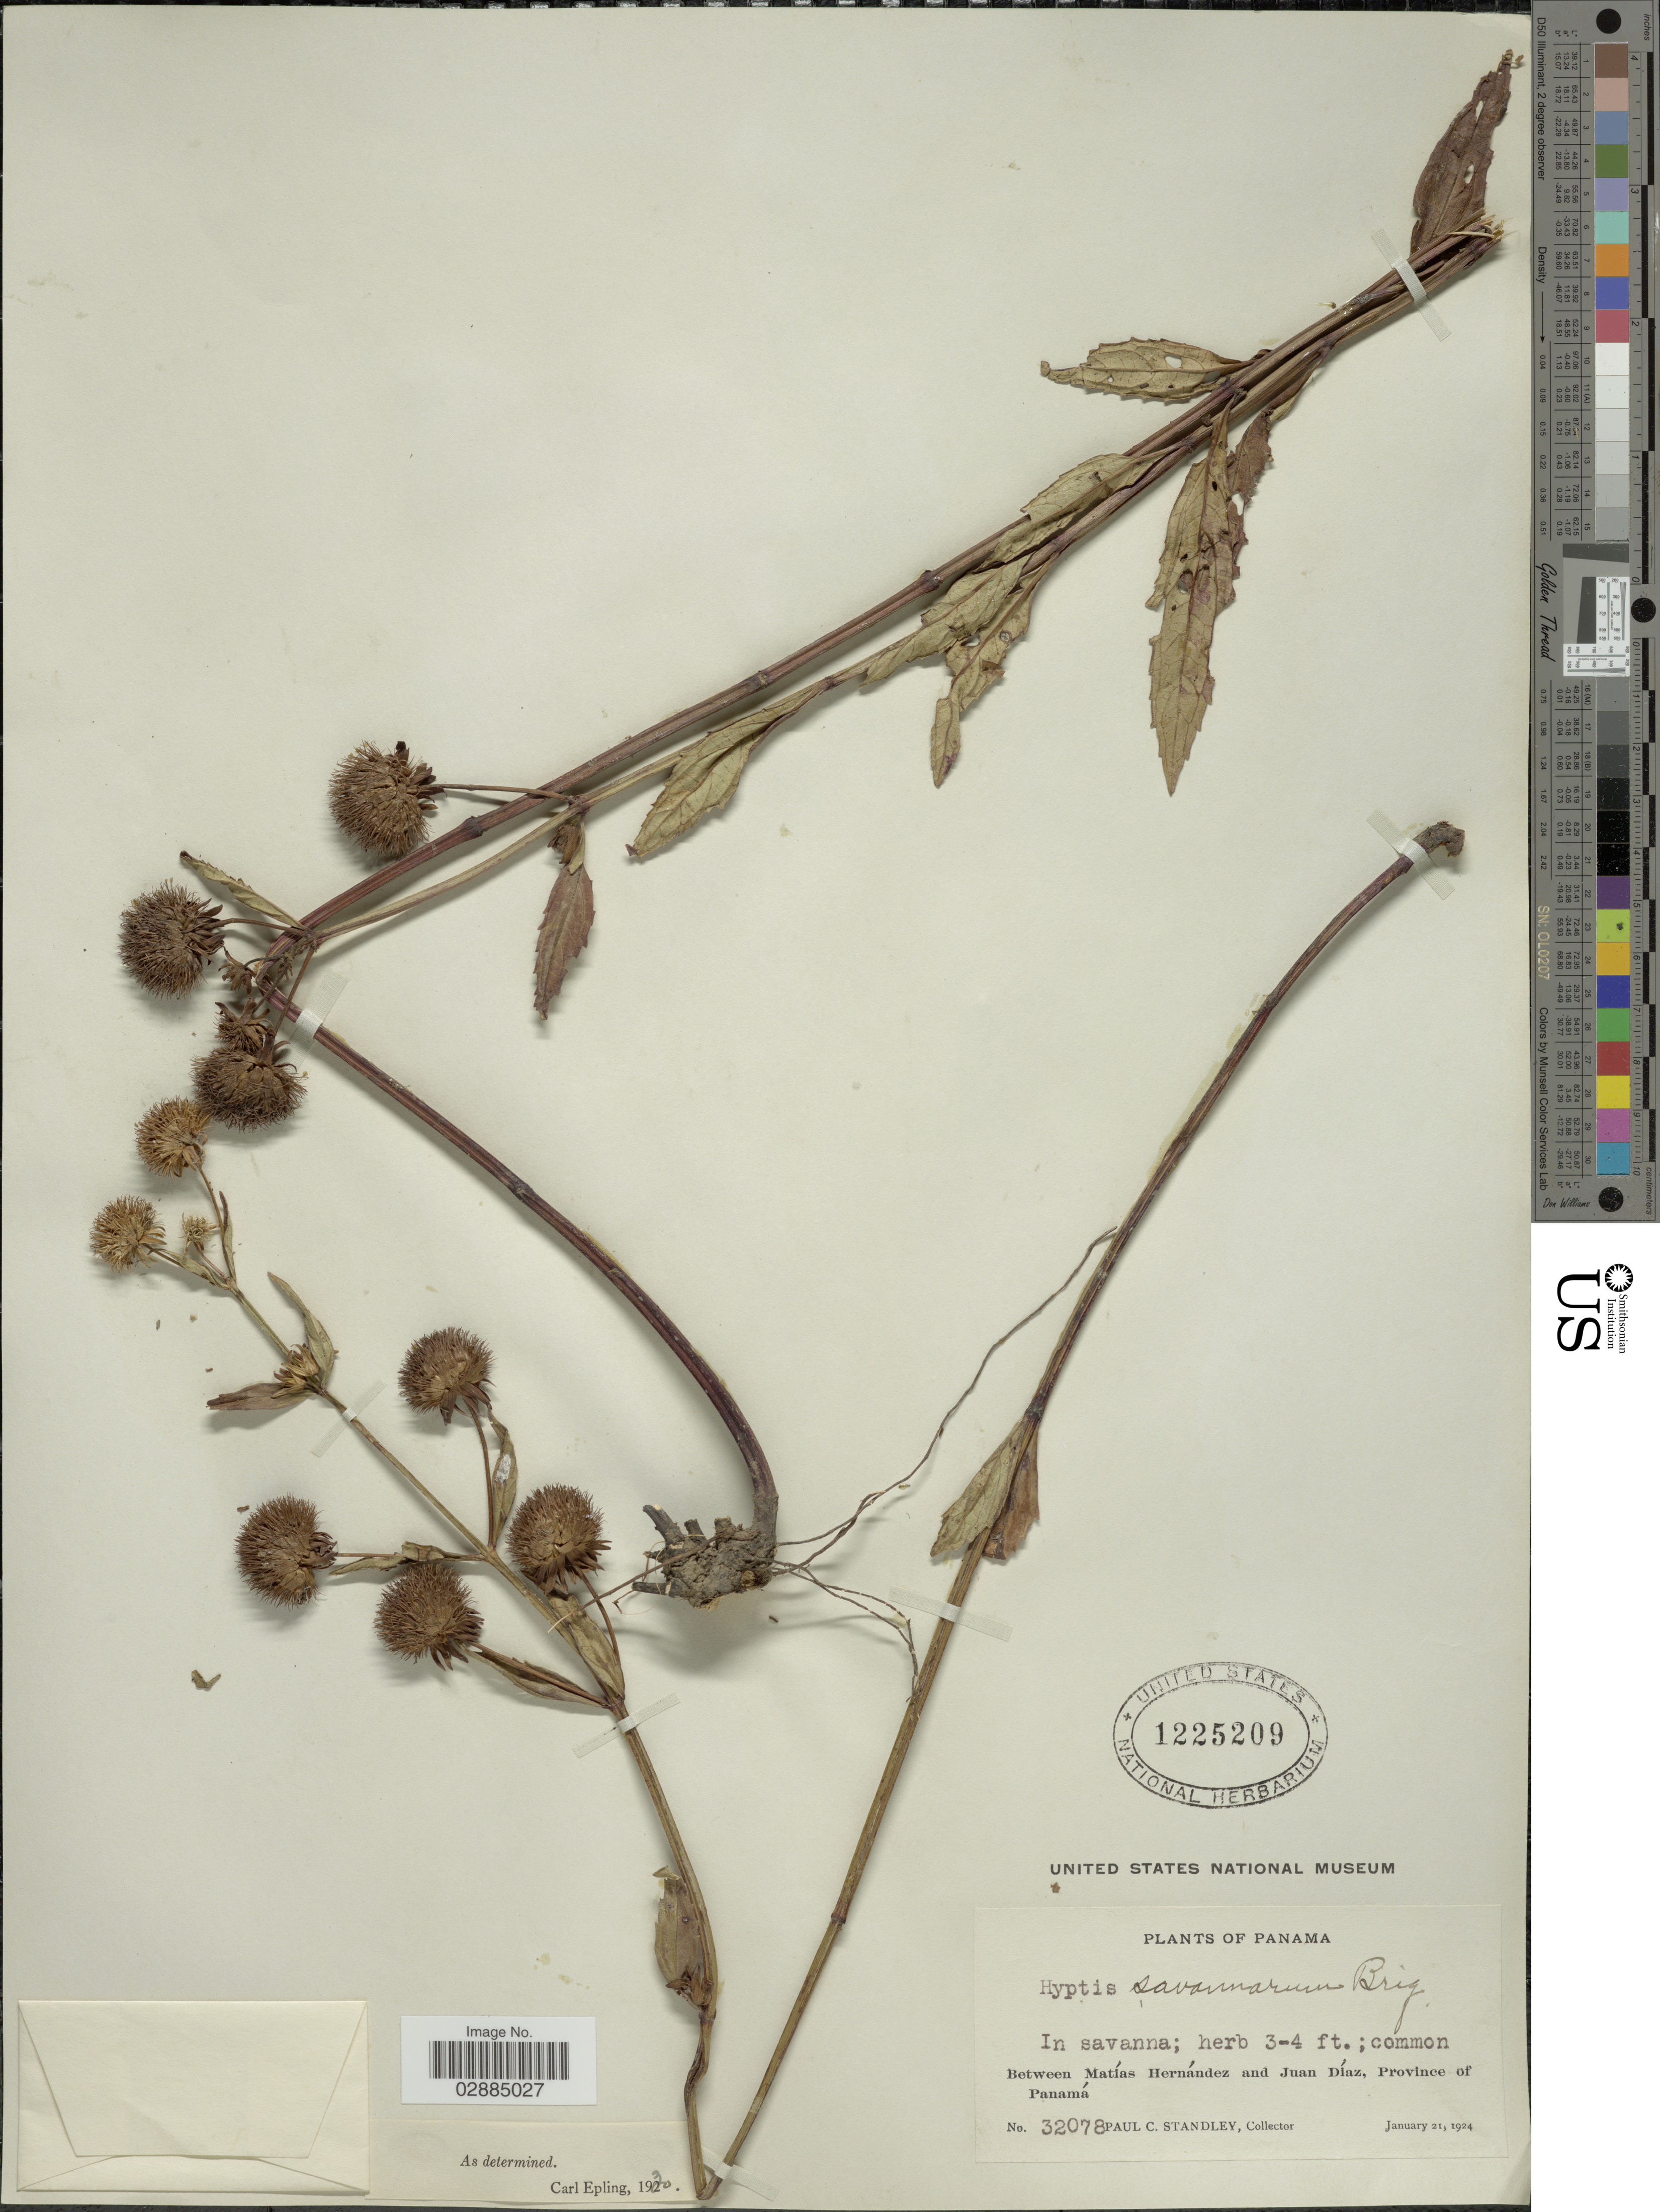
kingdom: Plantae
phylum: Tracheophyta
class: Magnoliopsida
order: Lamiales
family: Lamiaceae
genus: Hyptis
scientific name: Hyptis savannarum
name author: Briq.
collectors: P. C. Standley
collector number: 32078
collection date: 1924-01-21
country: Panama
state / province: Panamá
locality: Between Matías Hernández and Juan Díaz.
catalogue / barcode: US 1225209